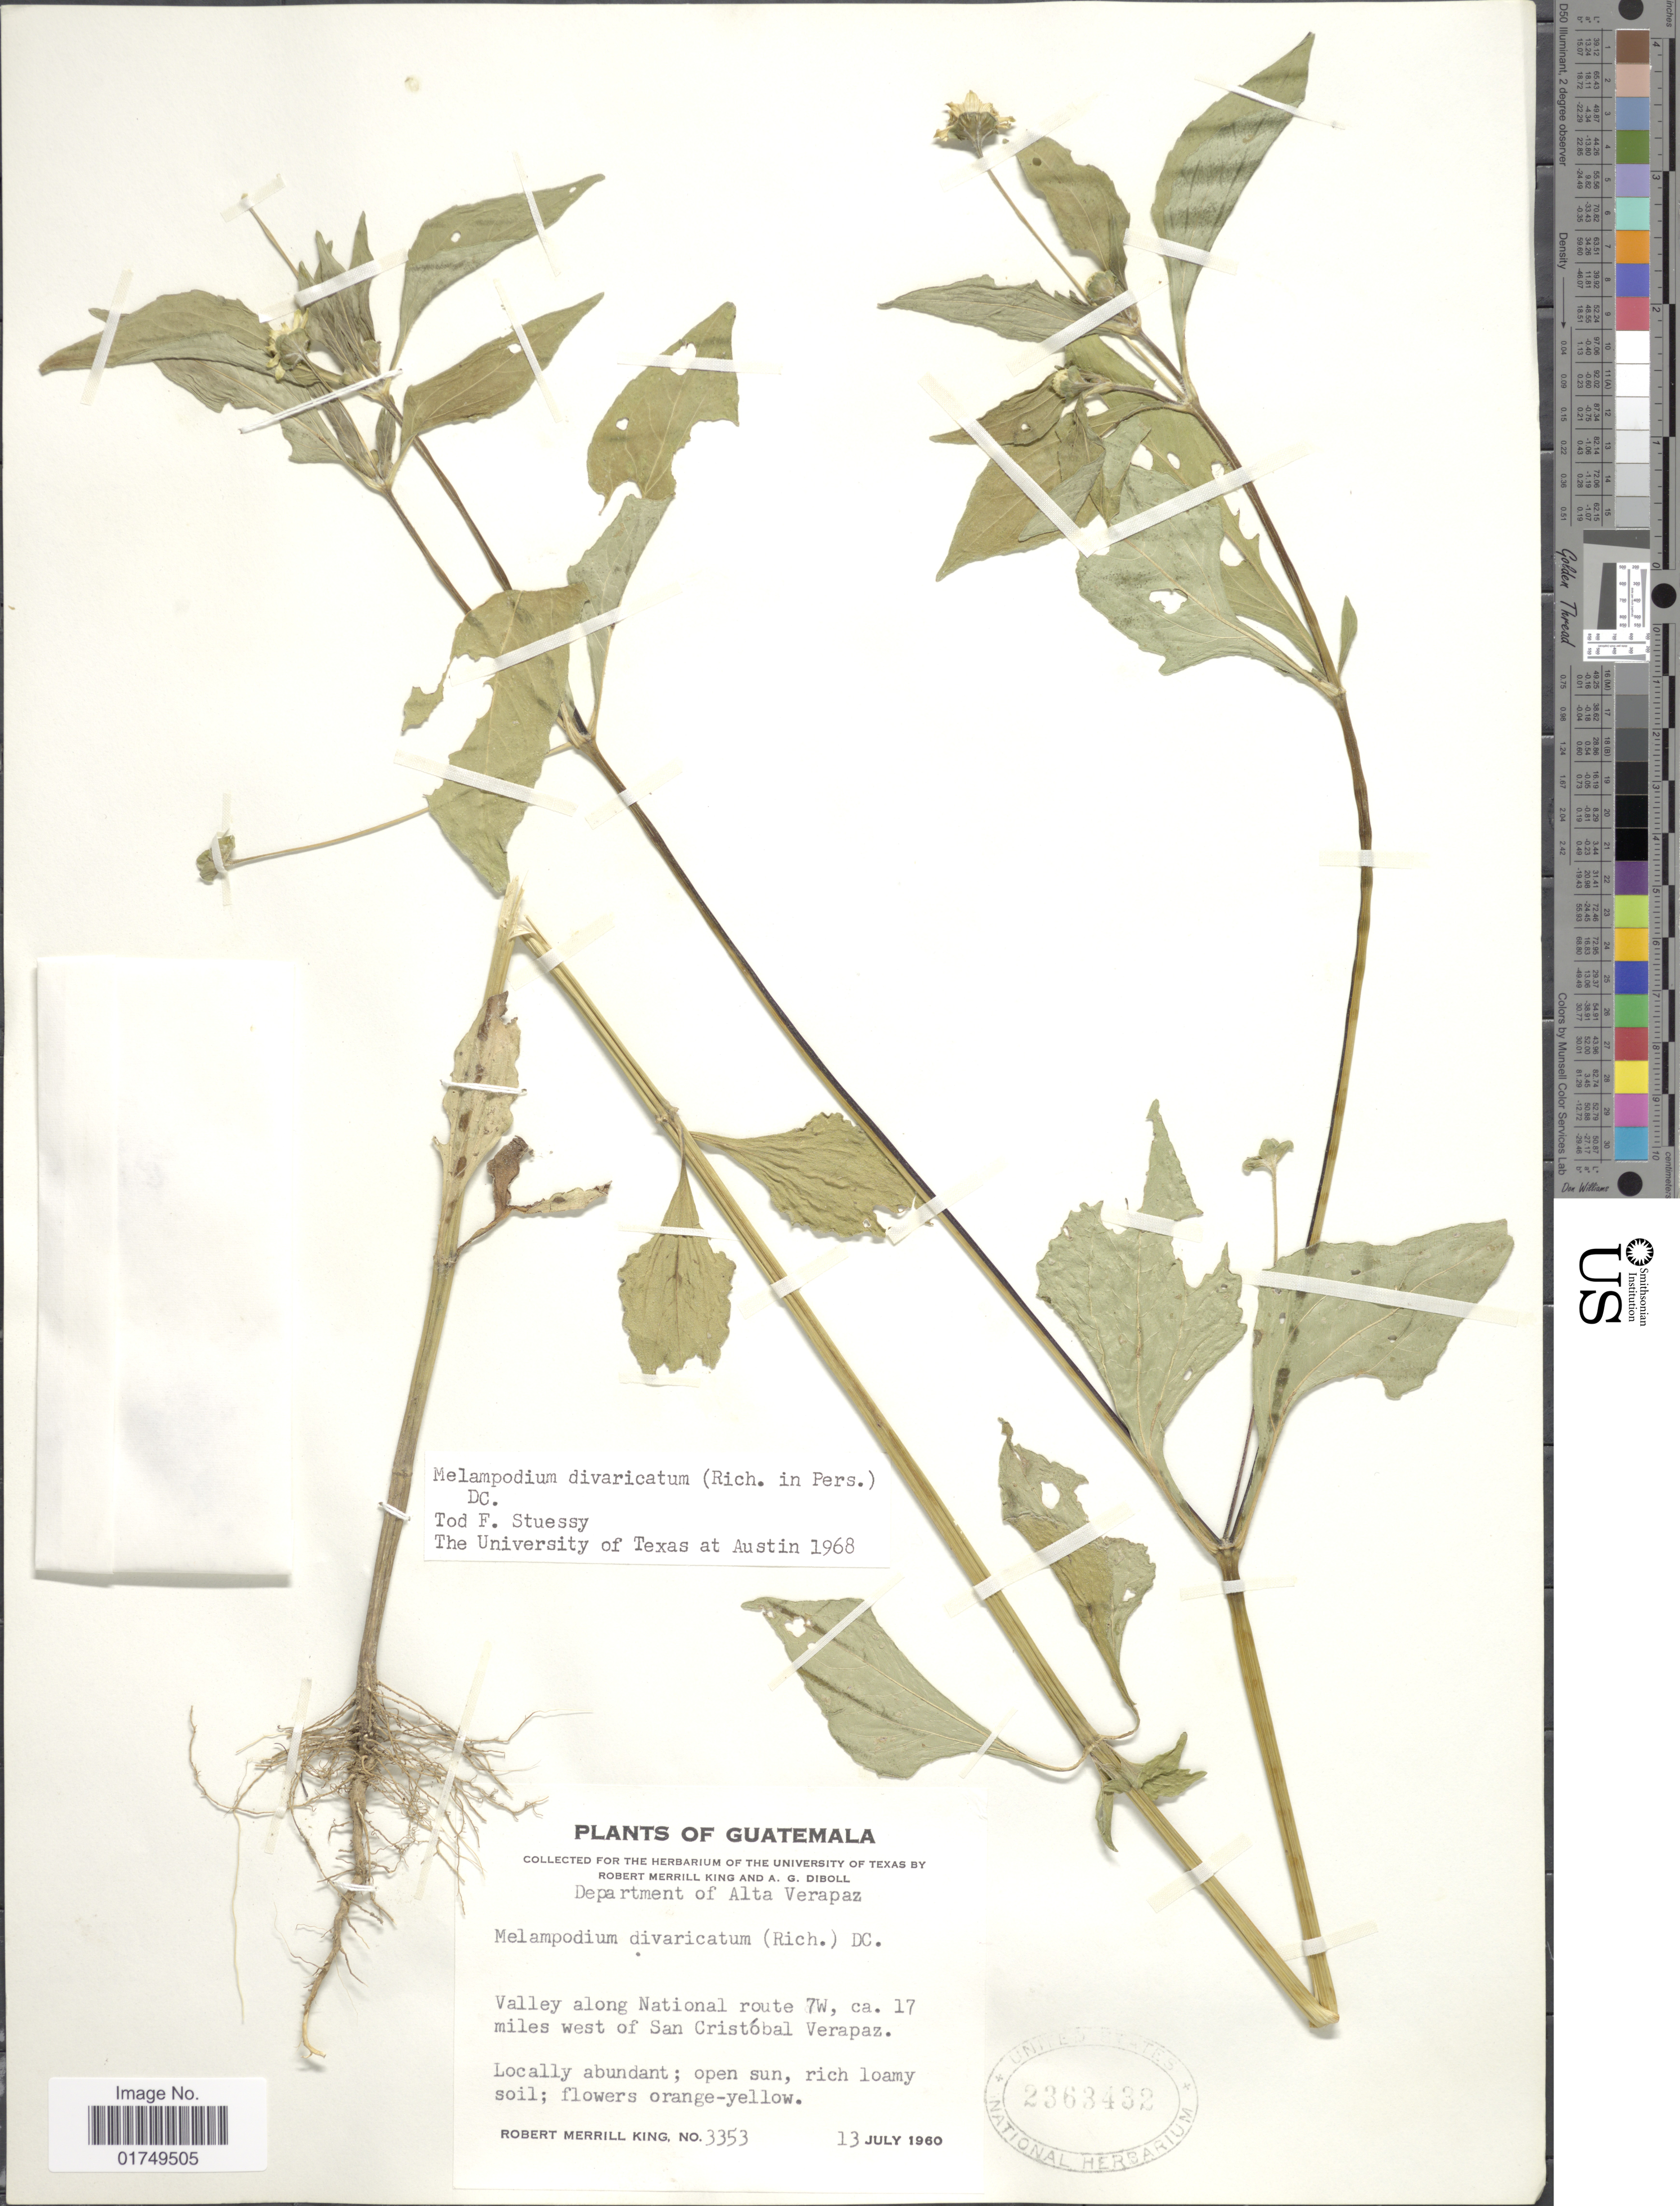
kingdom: Plantae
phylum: Tracheophyta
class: Magnoliopsida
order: Asterales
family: Asteraceae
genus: Melampodium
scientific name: Melampodium divaricatum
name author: (Rich.) DC.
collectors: R. M. King & A. Diboll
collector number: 3353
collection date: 1960-07-13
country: Guatemala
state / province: Alta Verapaz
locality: Department of Alta Verapaz, Valley along National route 7W, ca. 17 miles west of San Cristobal Verapaz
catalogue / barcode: US 2363432